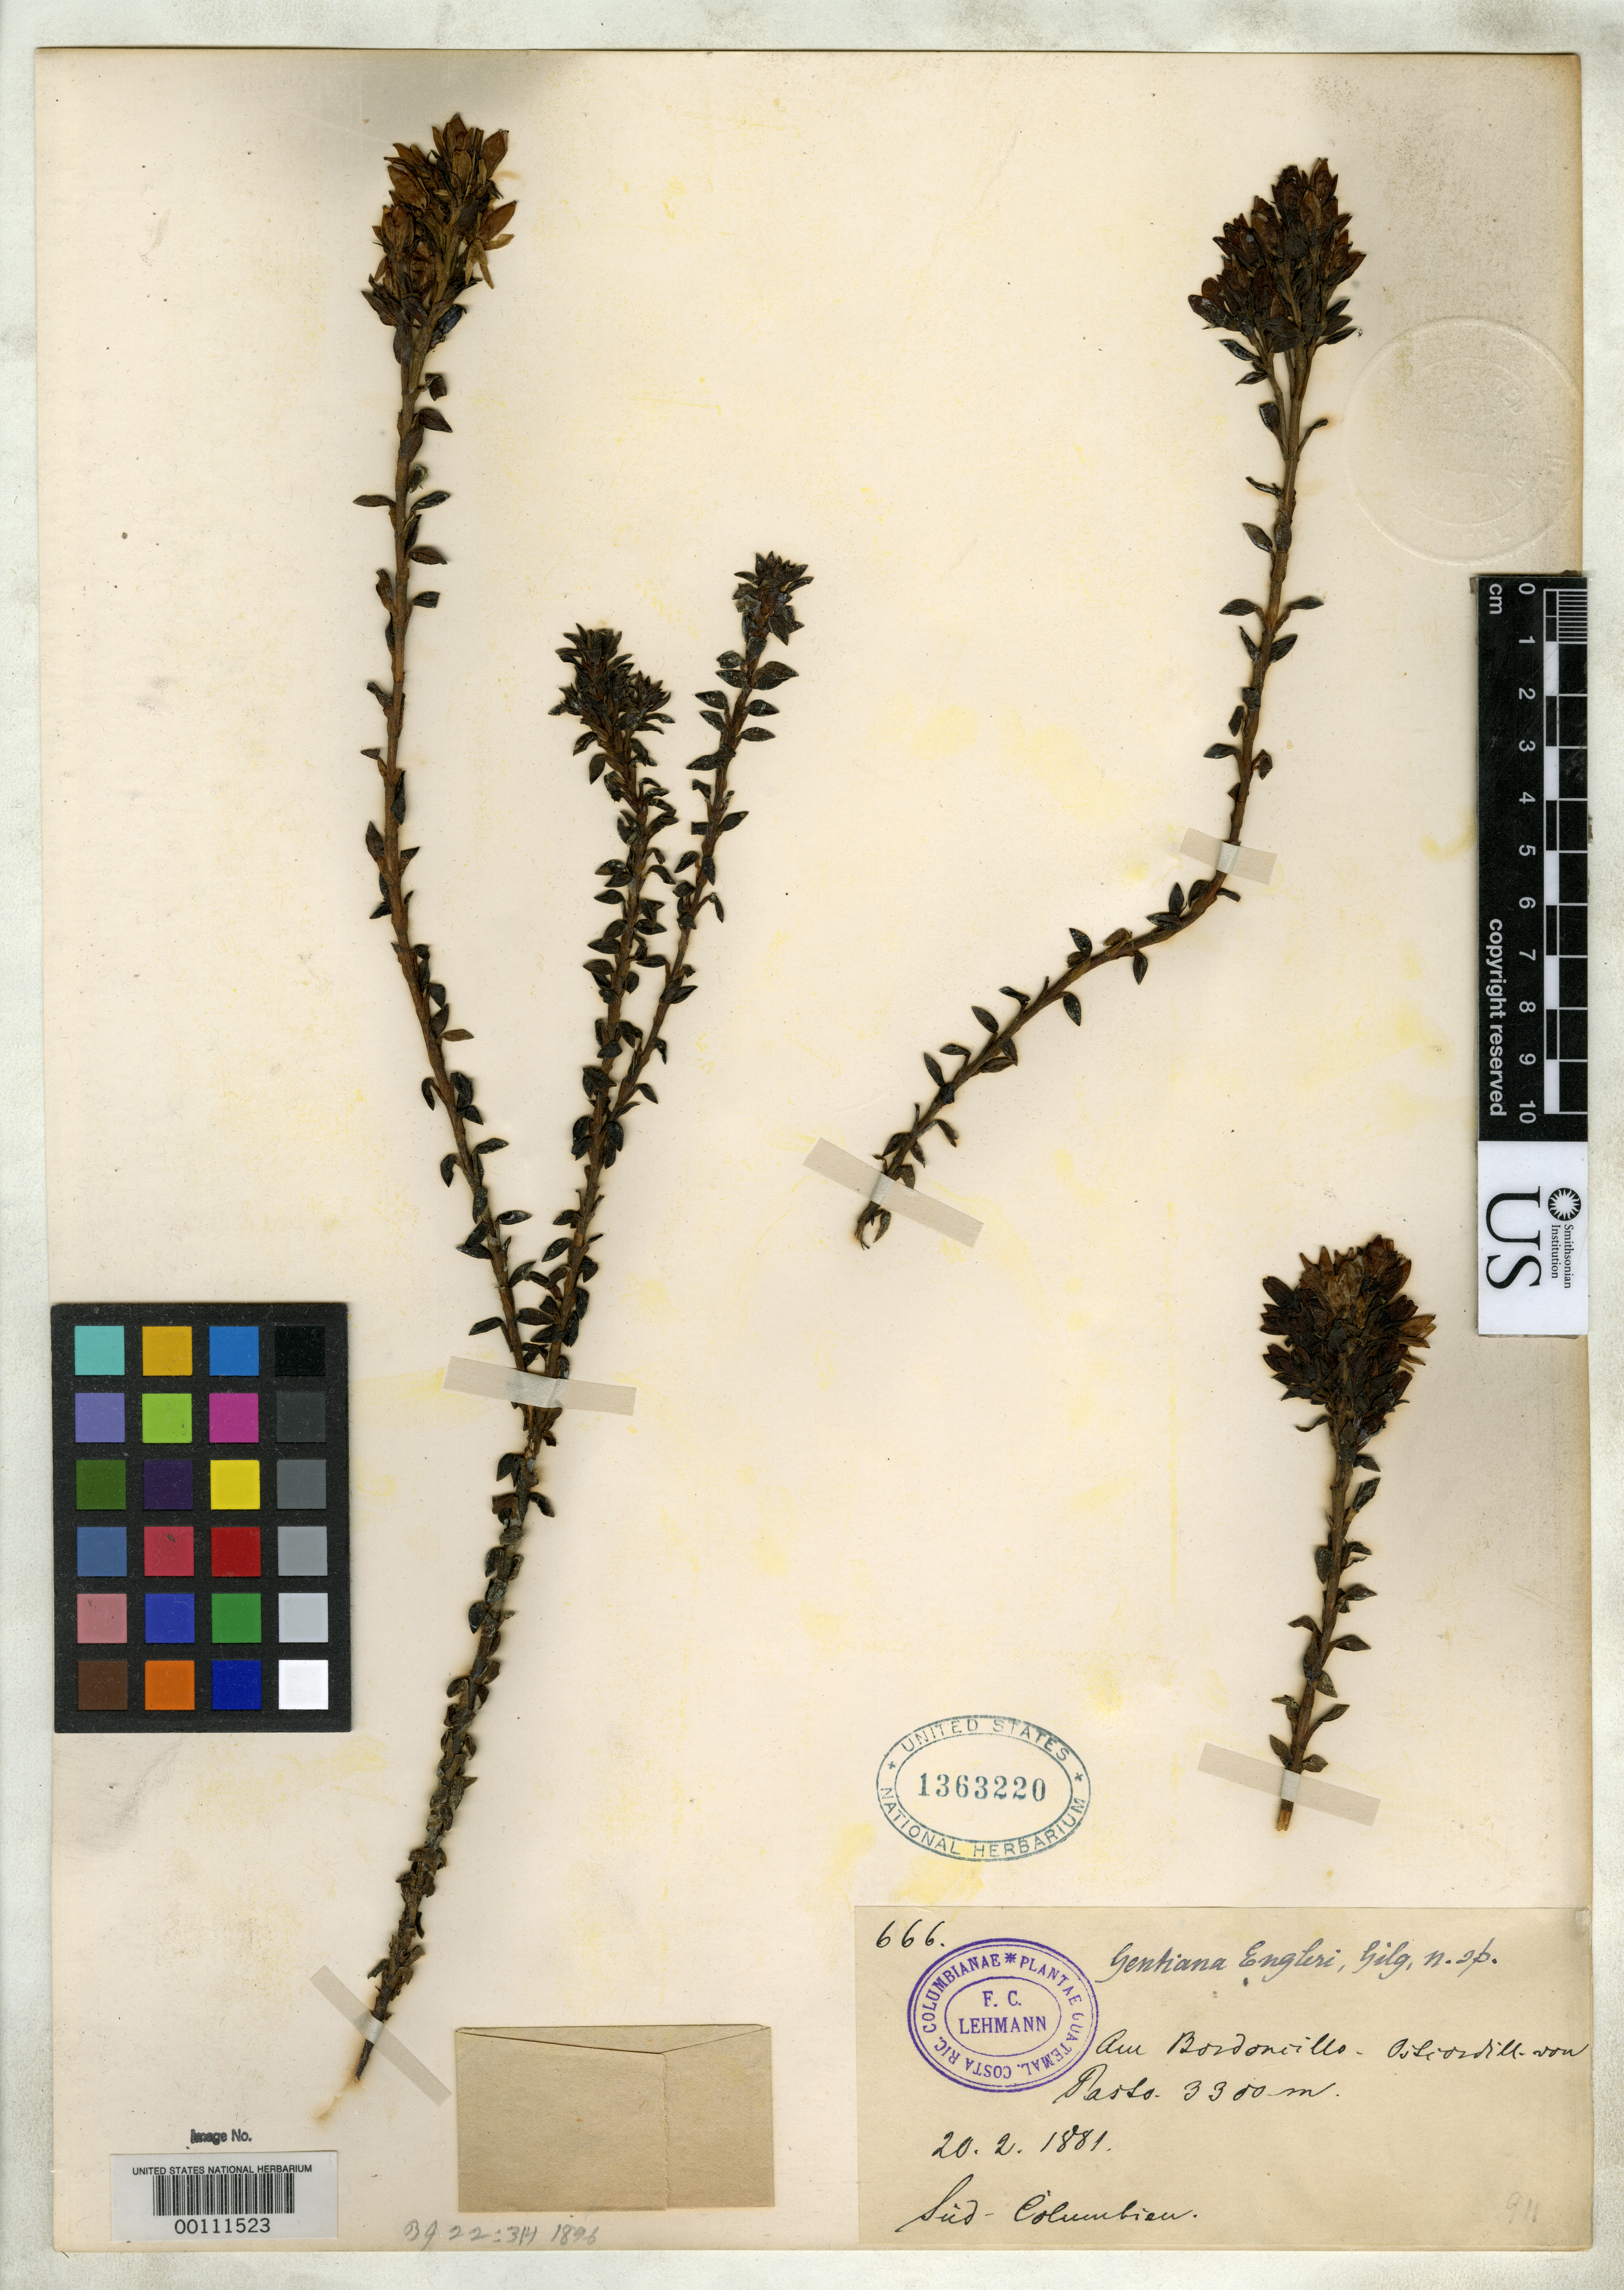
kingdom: Plantae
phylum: Tracheophyta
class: Magnoliopsida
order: Gentianales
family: Gentianaceae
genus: Gentiana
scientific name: Gentiana engleri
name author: Gilg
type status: Isotype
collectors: F. C. Lehmann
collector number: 666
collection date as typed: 20 Feb 1881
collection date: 1881-02-20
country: Colombia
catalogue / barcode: US 1363220